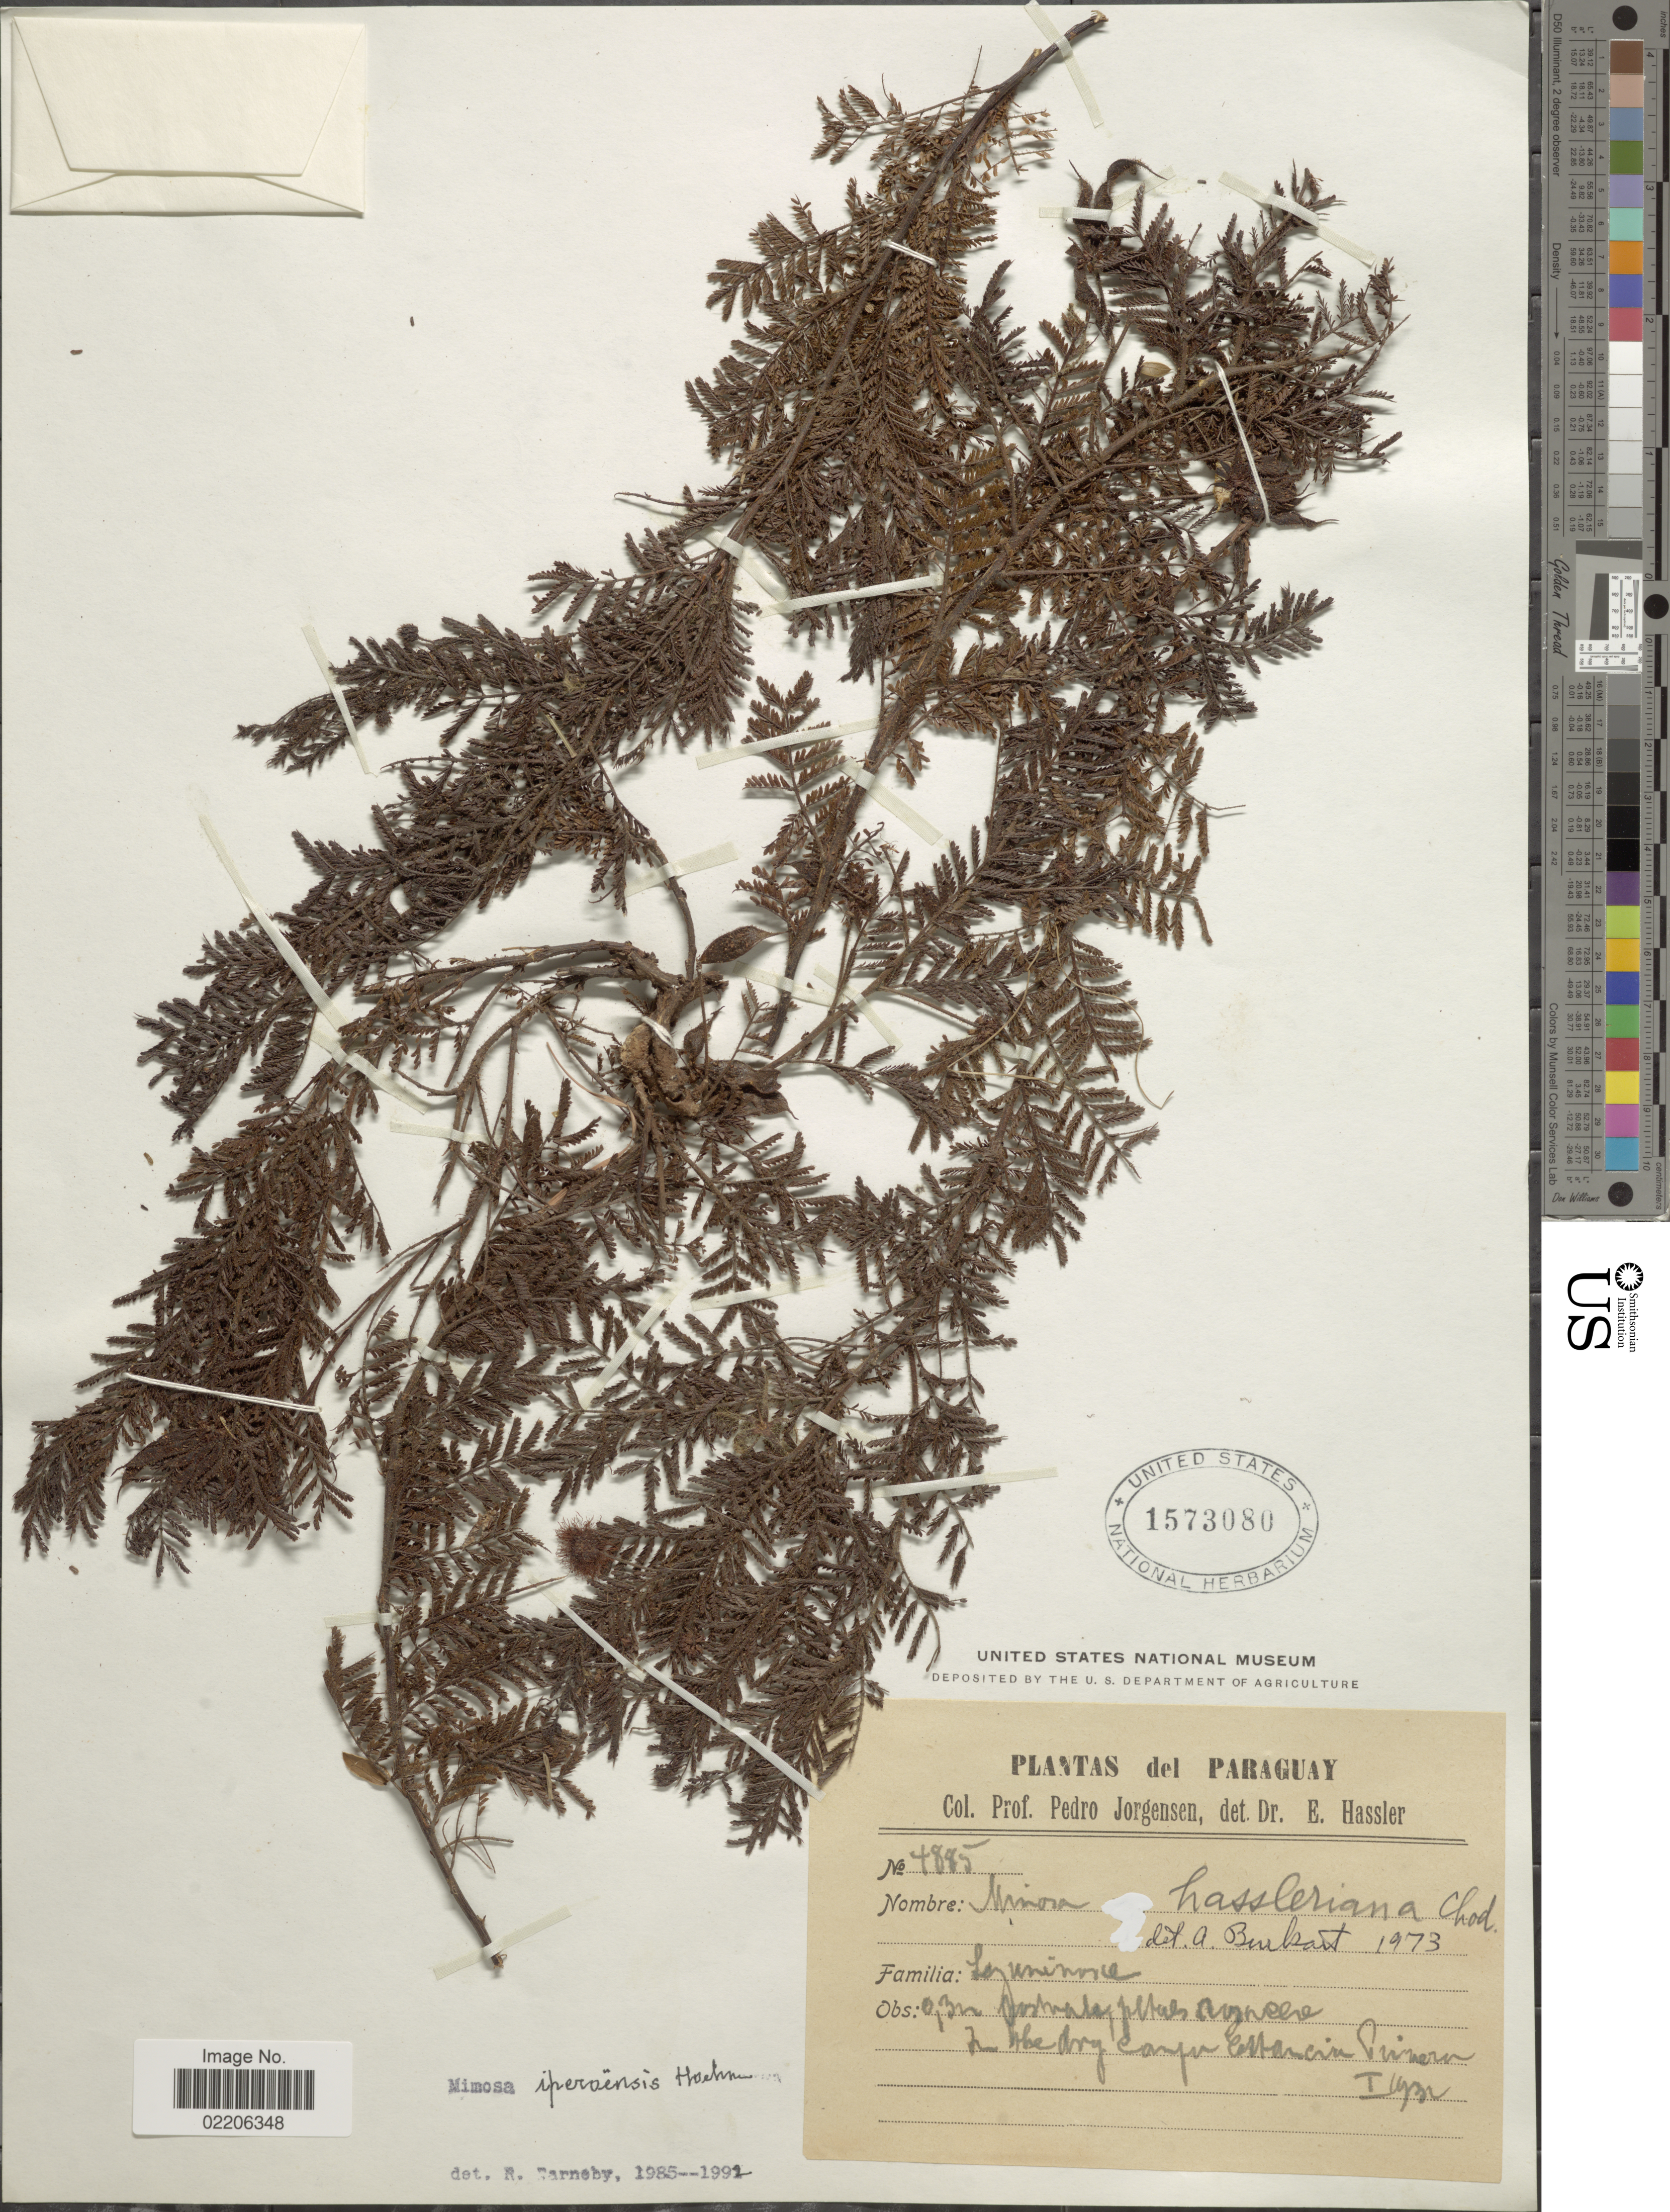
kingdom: Plantae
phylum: Tracheophyta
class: Magnoliopsida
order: Fabales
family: Fabaceae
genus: Mimosa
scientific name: Mimosa iperoensis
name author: Hoehne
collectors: P. Jörgensen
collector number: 4885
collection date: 1932-01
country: Paraguay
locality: In the dry campus cottacia Pimeron [interpreted]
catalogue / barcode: US 1573080